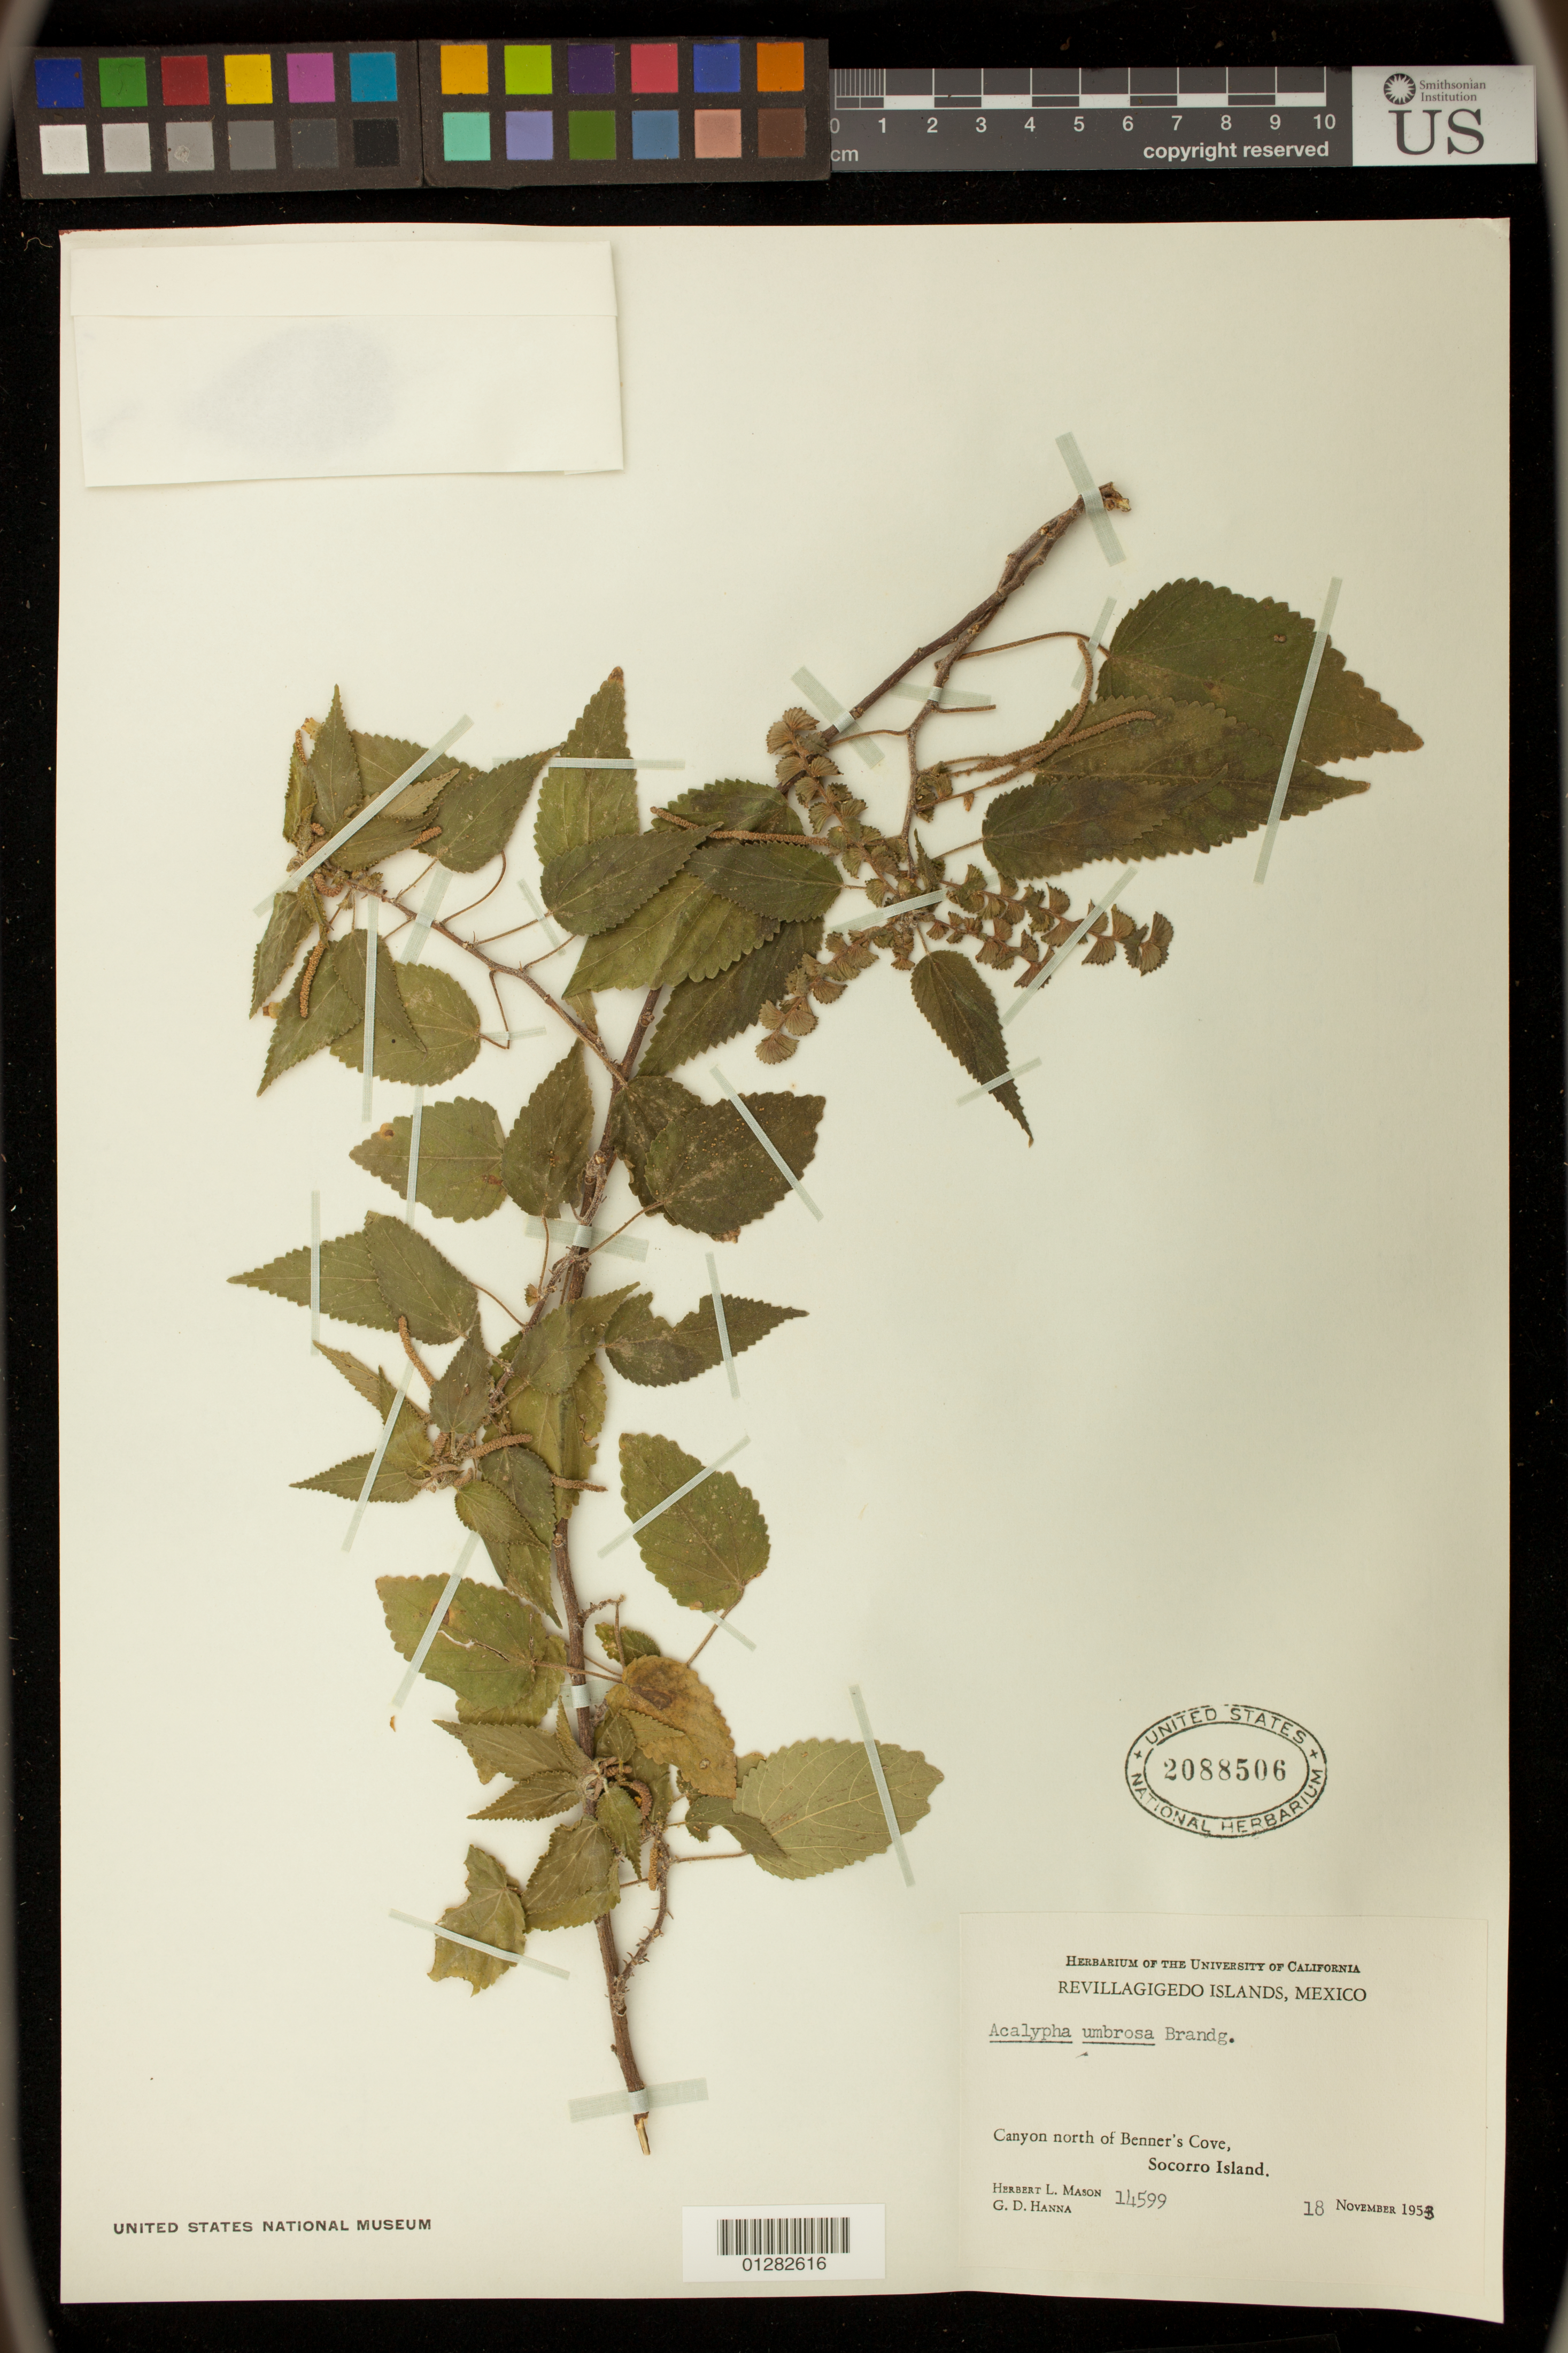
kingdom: Plantae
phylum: Tracheophyta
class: Magnoliopsida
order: Malpighiales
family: Euphorbiaceae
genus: Acalypha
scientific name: Acalypha umbrosa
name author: Brandegee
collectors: C. L. Lundell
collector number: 14599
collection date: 1953-11-18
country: Mexico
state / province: Colima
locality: Revillagigedo Islands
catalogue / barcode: US 2088506